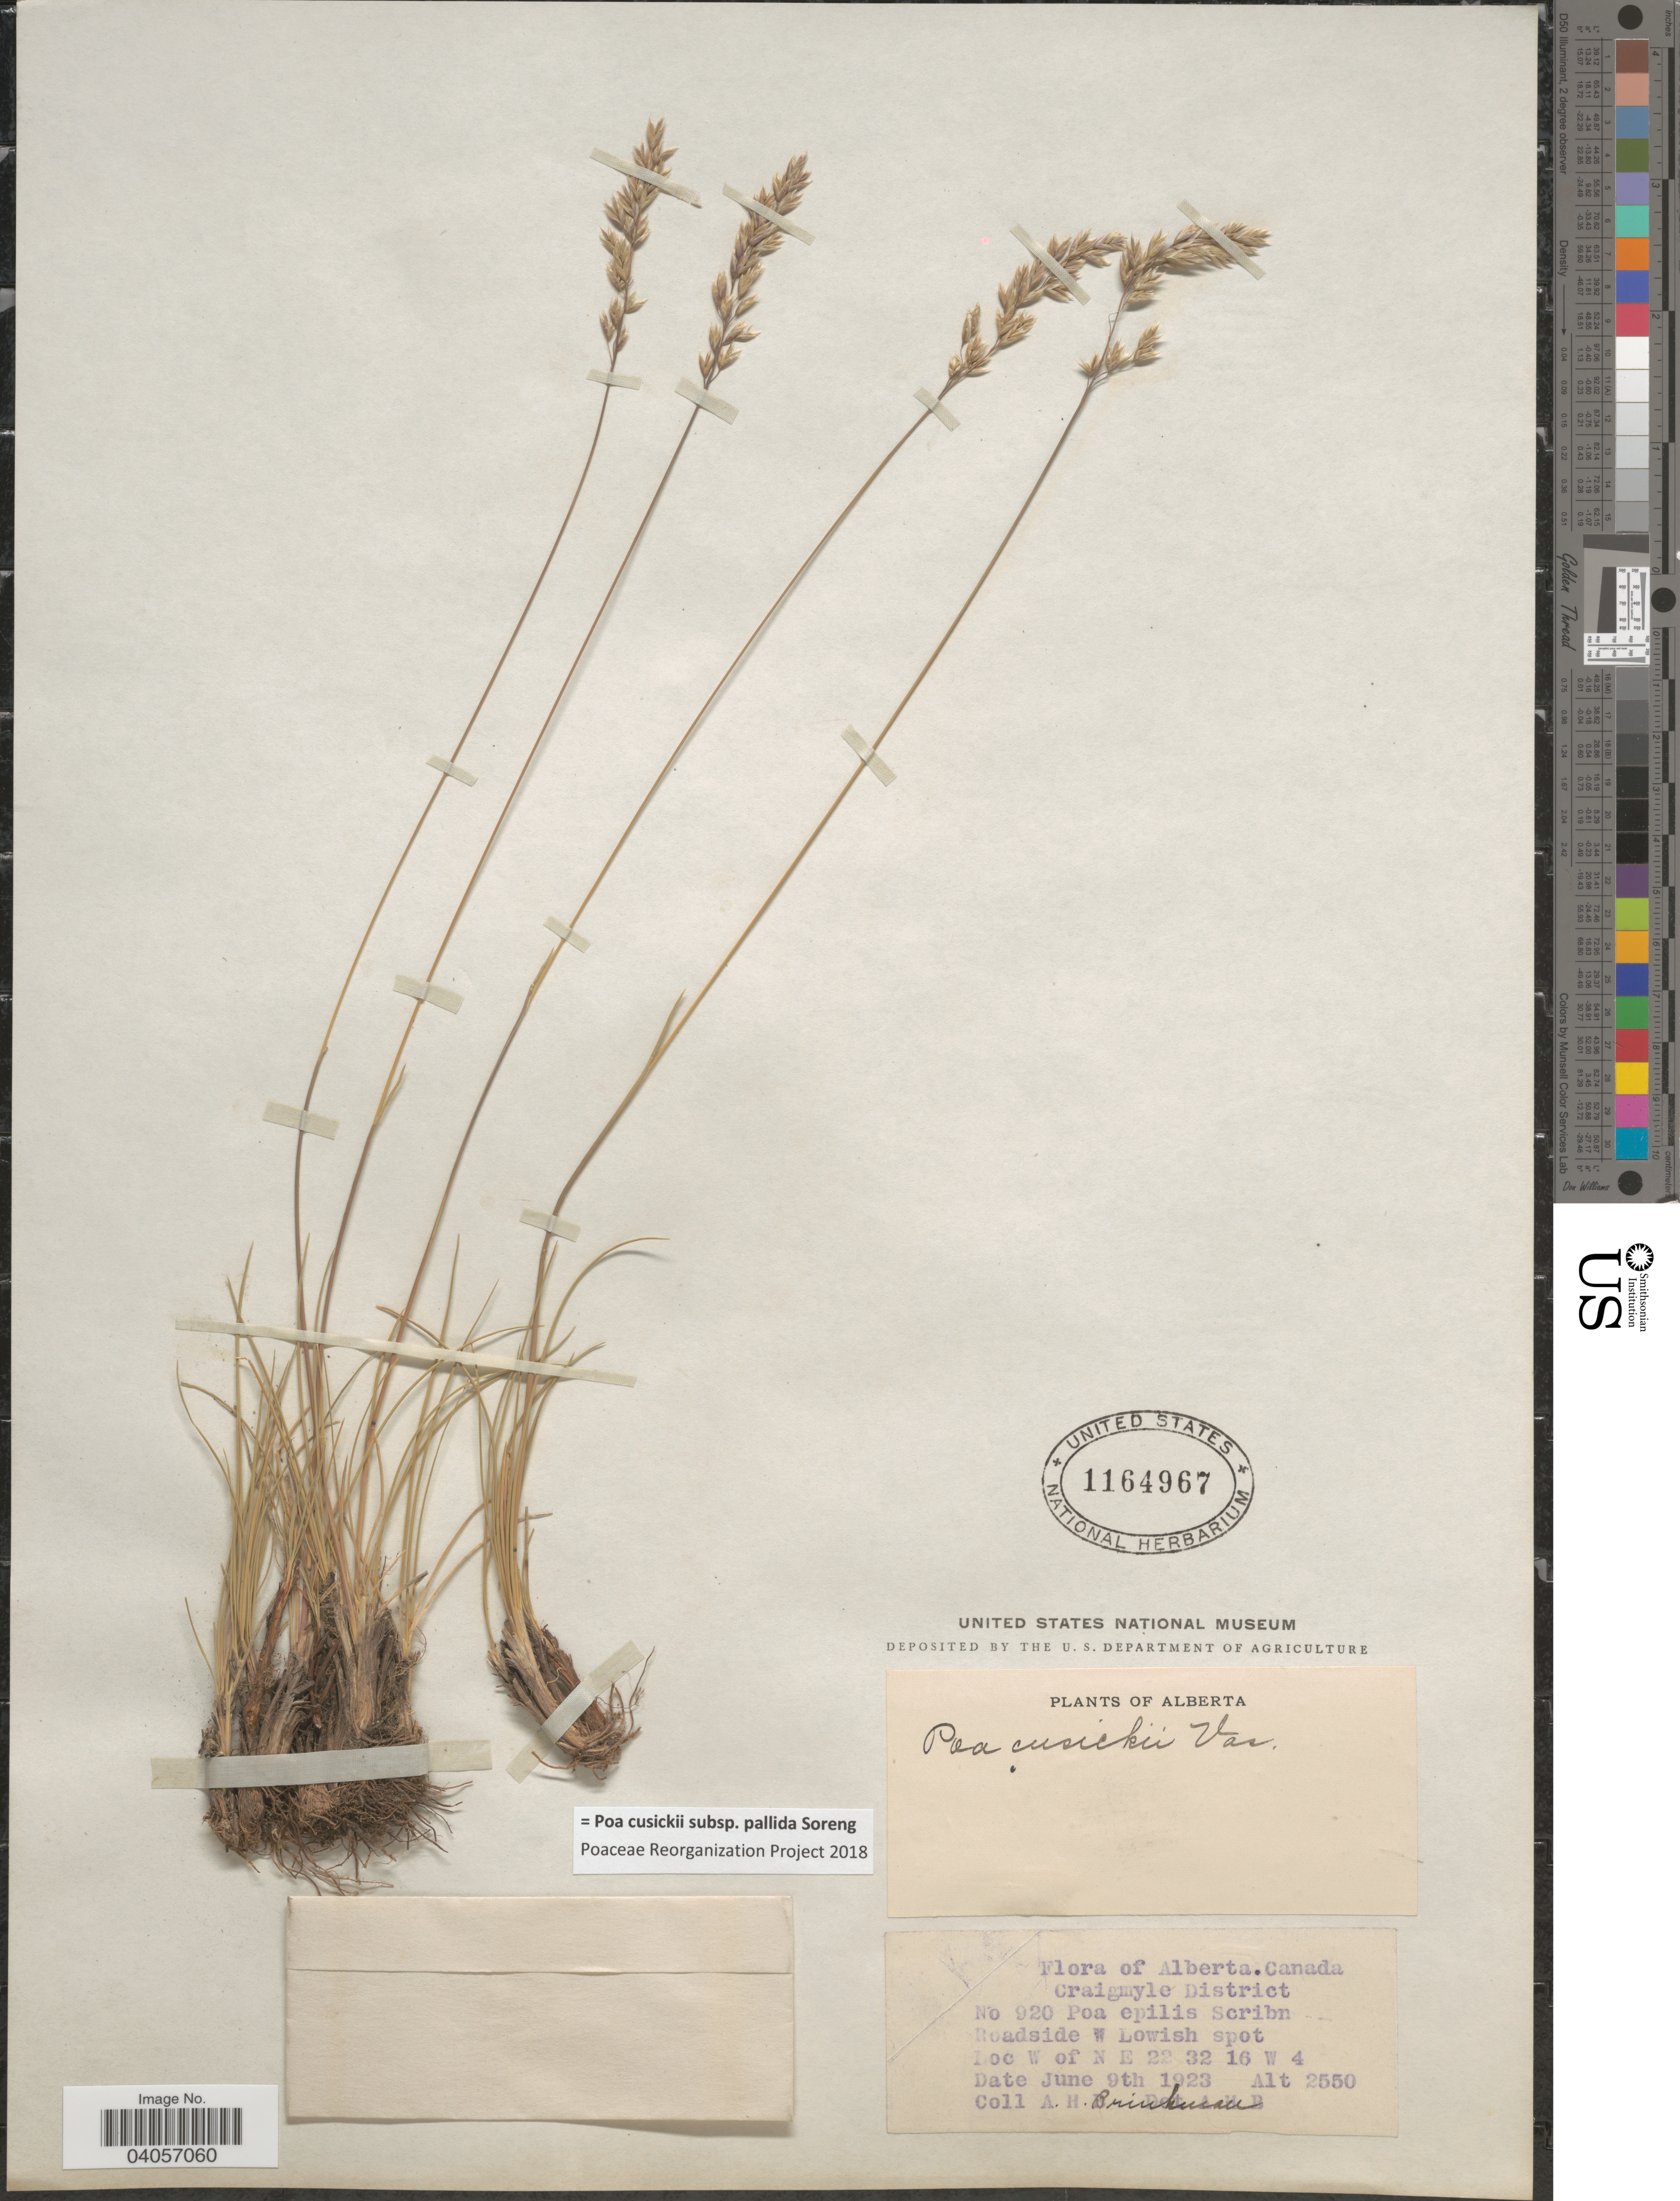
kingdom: Plantae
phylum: Tracheophyta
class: Liliopsida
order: Poales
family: Poaceae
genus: Poa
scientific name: Poa cusickii subsp. pallida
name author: Soreng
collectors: A. Brinkman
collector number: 920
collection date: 1923-06-09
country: Canada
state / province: Alberta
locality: Craigmyle District. Roadside W Lowish spot. W of N E 22 32 16 W 4.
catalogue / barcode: US 1164967